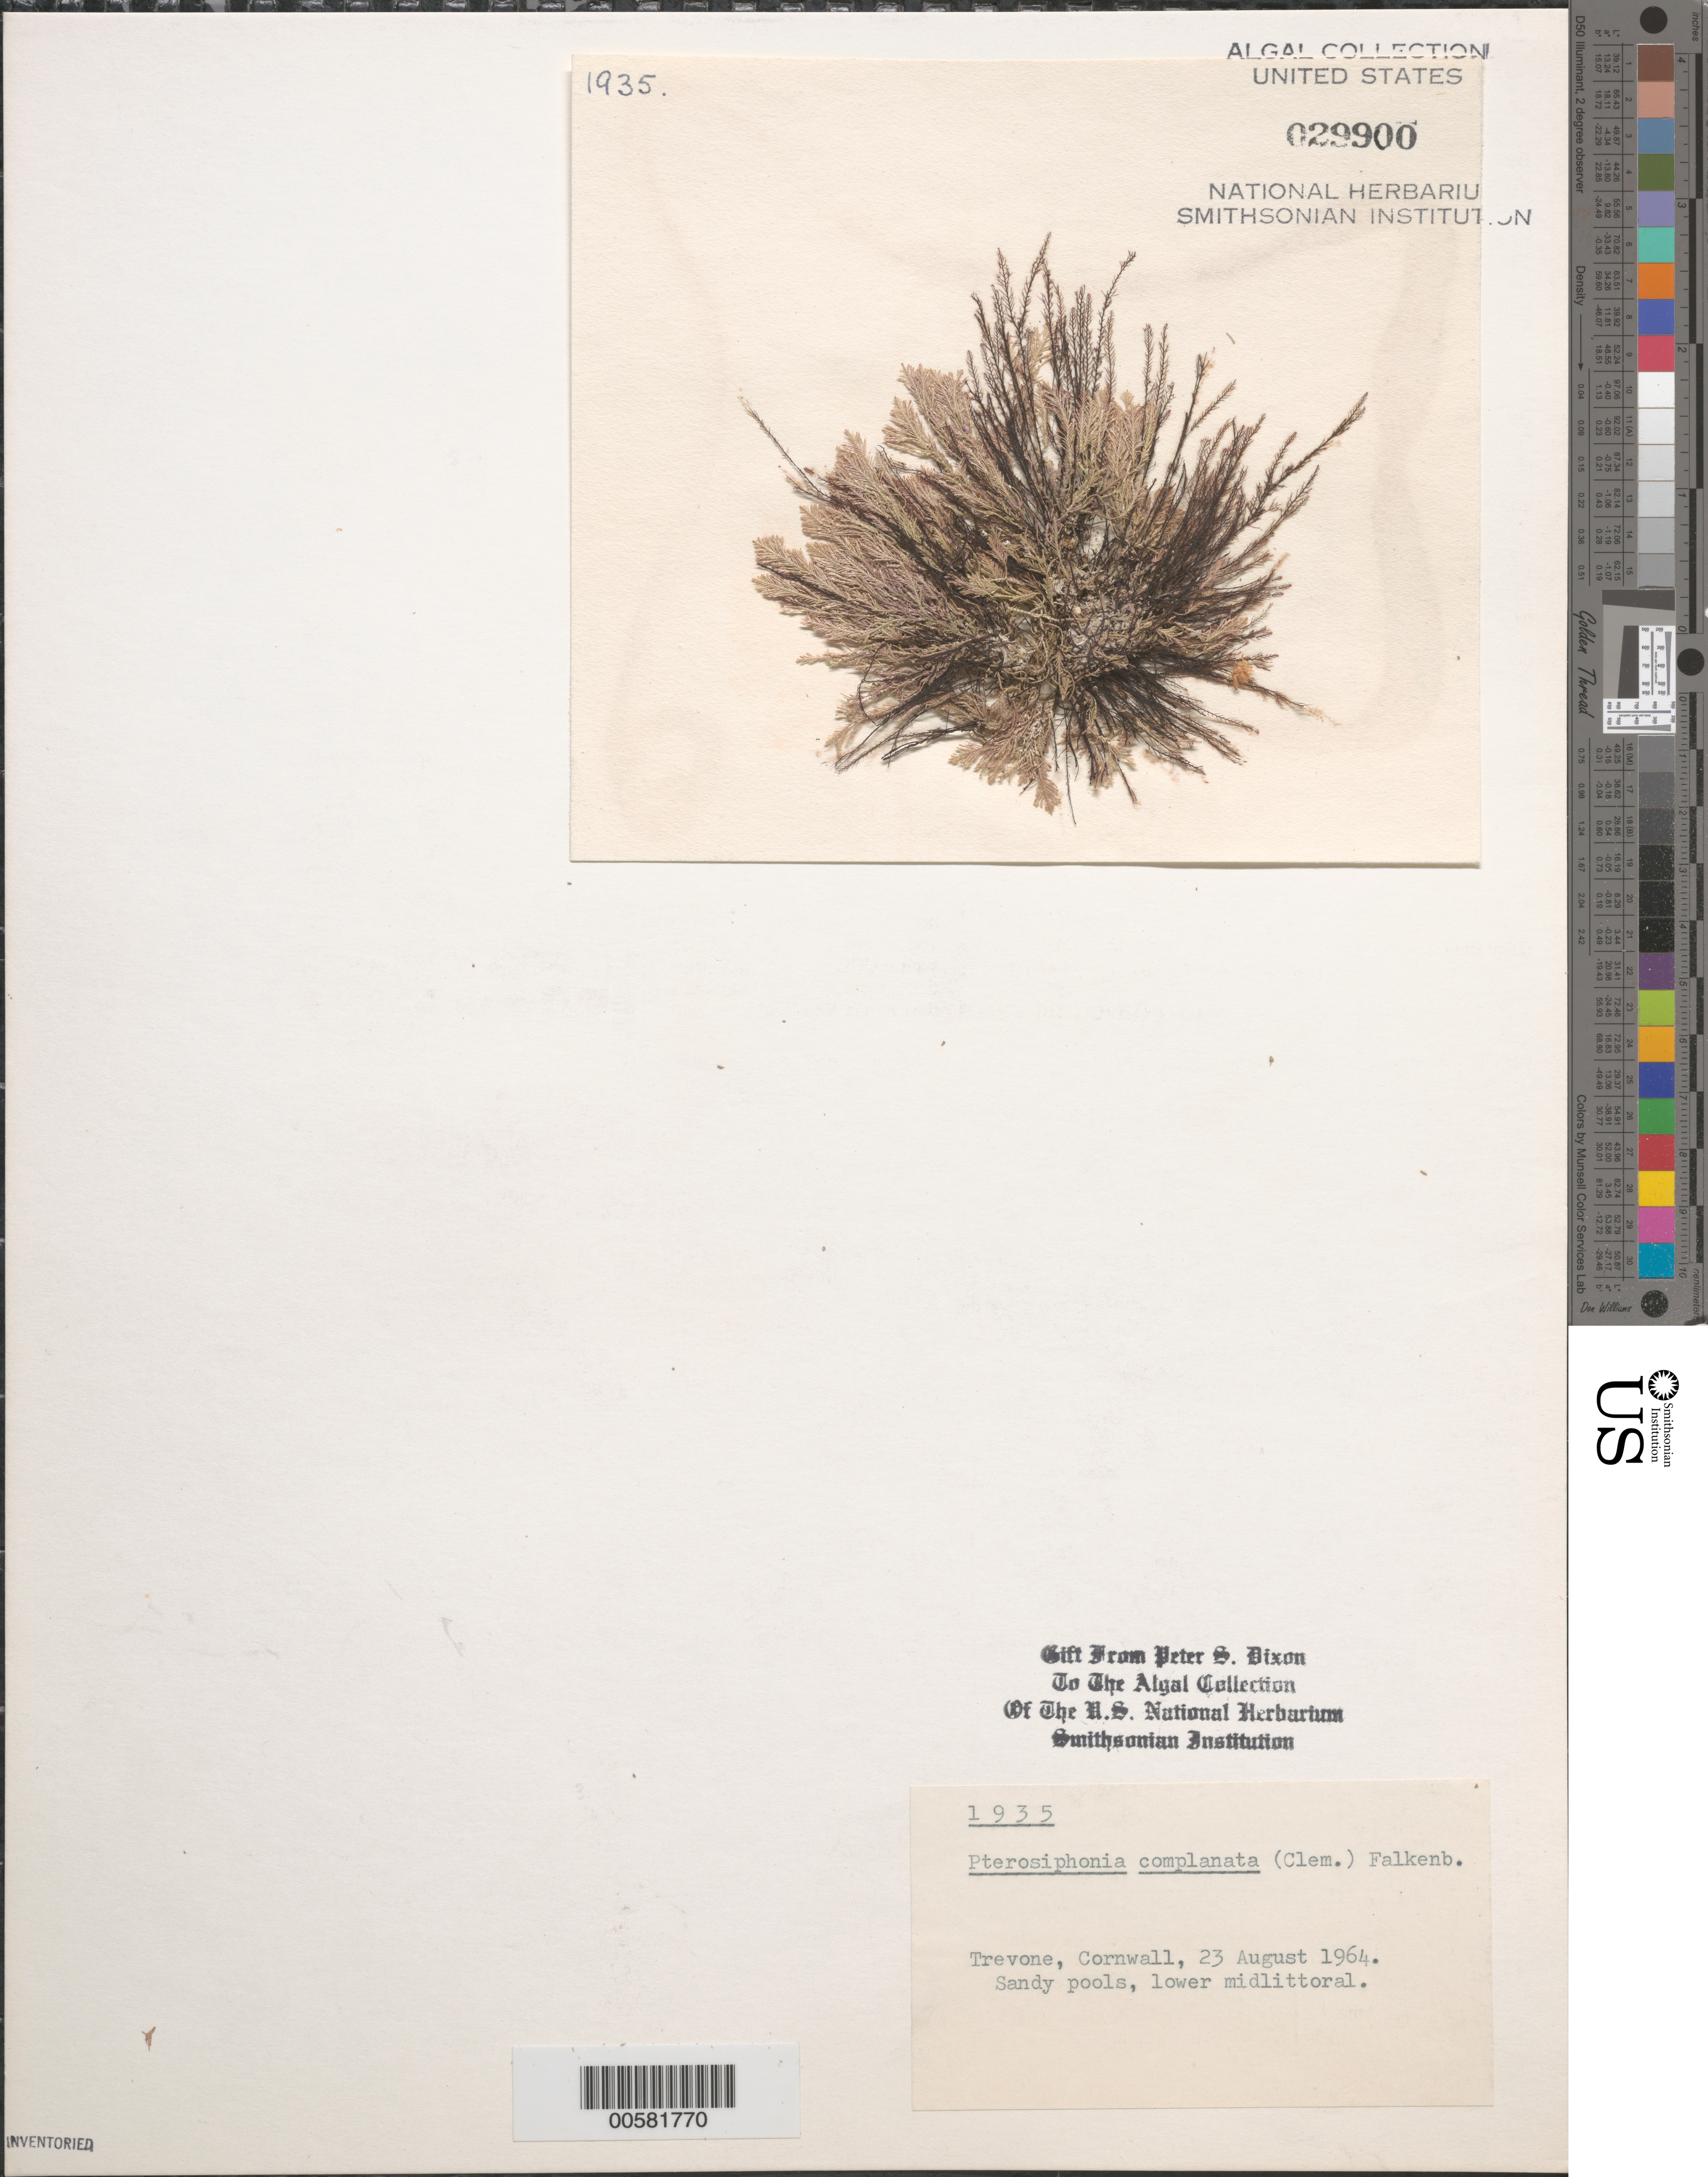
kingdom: Plantae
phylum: Rhodophyta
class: Florideophyceae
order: Ceramiales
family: Rhodomelaceae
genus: Pterosiphonia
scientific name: Pterosiphonia complanata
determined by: Dixon, P. S.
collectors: P. S. Dixon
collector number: PSD 1935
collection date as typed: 23 Aug 1964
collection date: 1964-08-23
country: United Kingdom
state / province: England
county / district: Cornwall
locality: Trevone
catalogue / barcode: US 29900